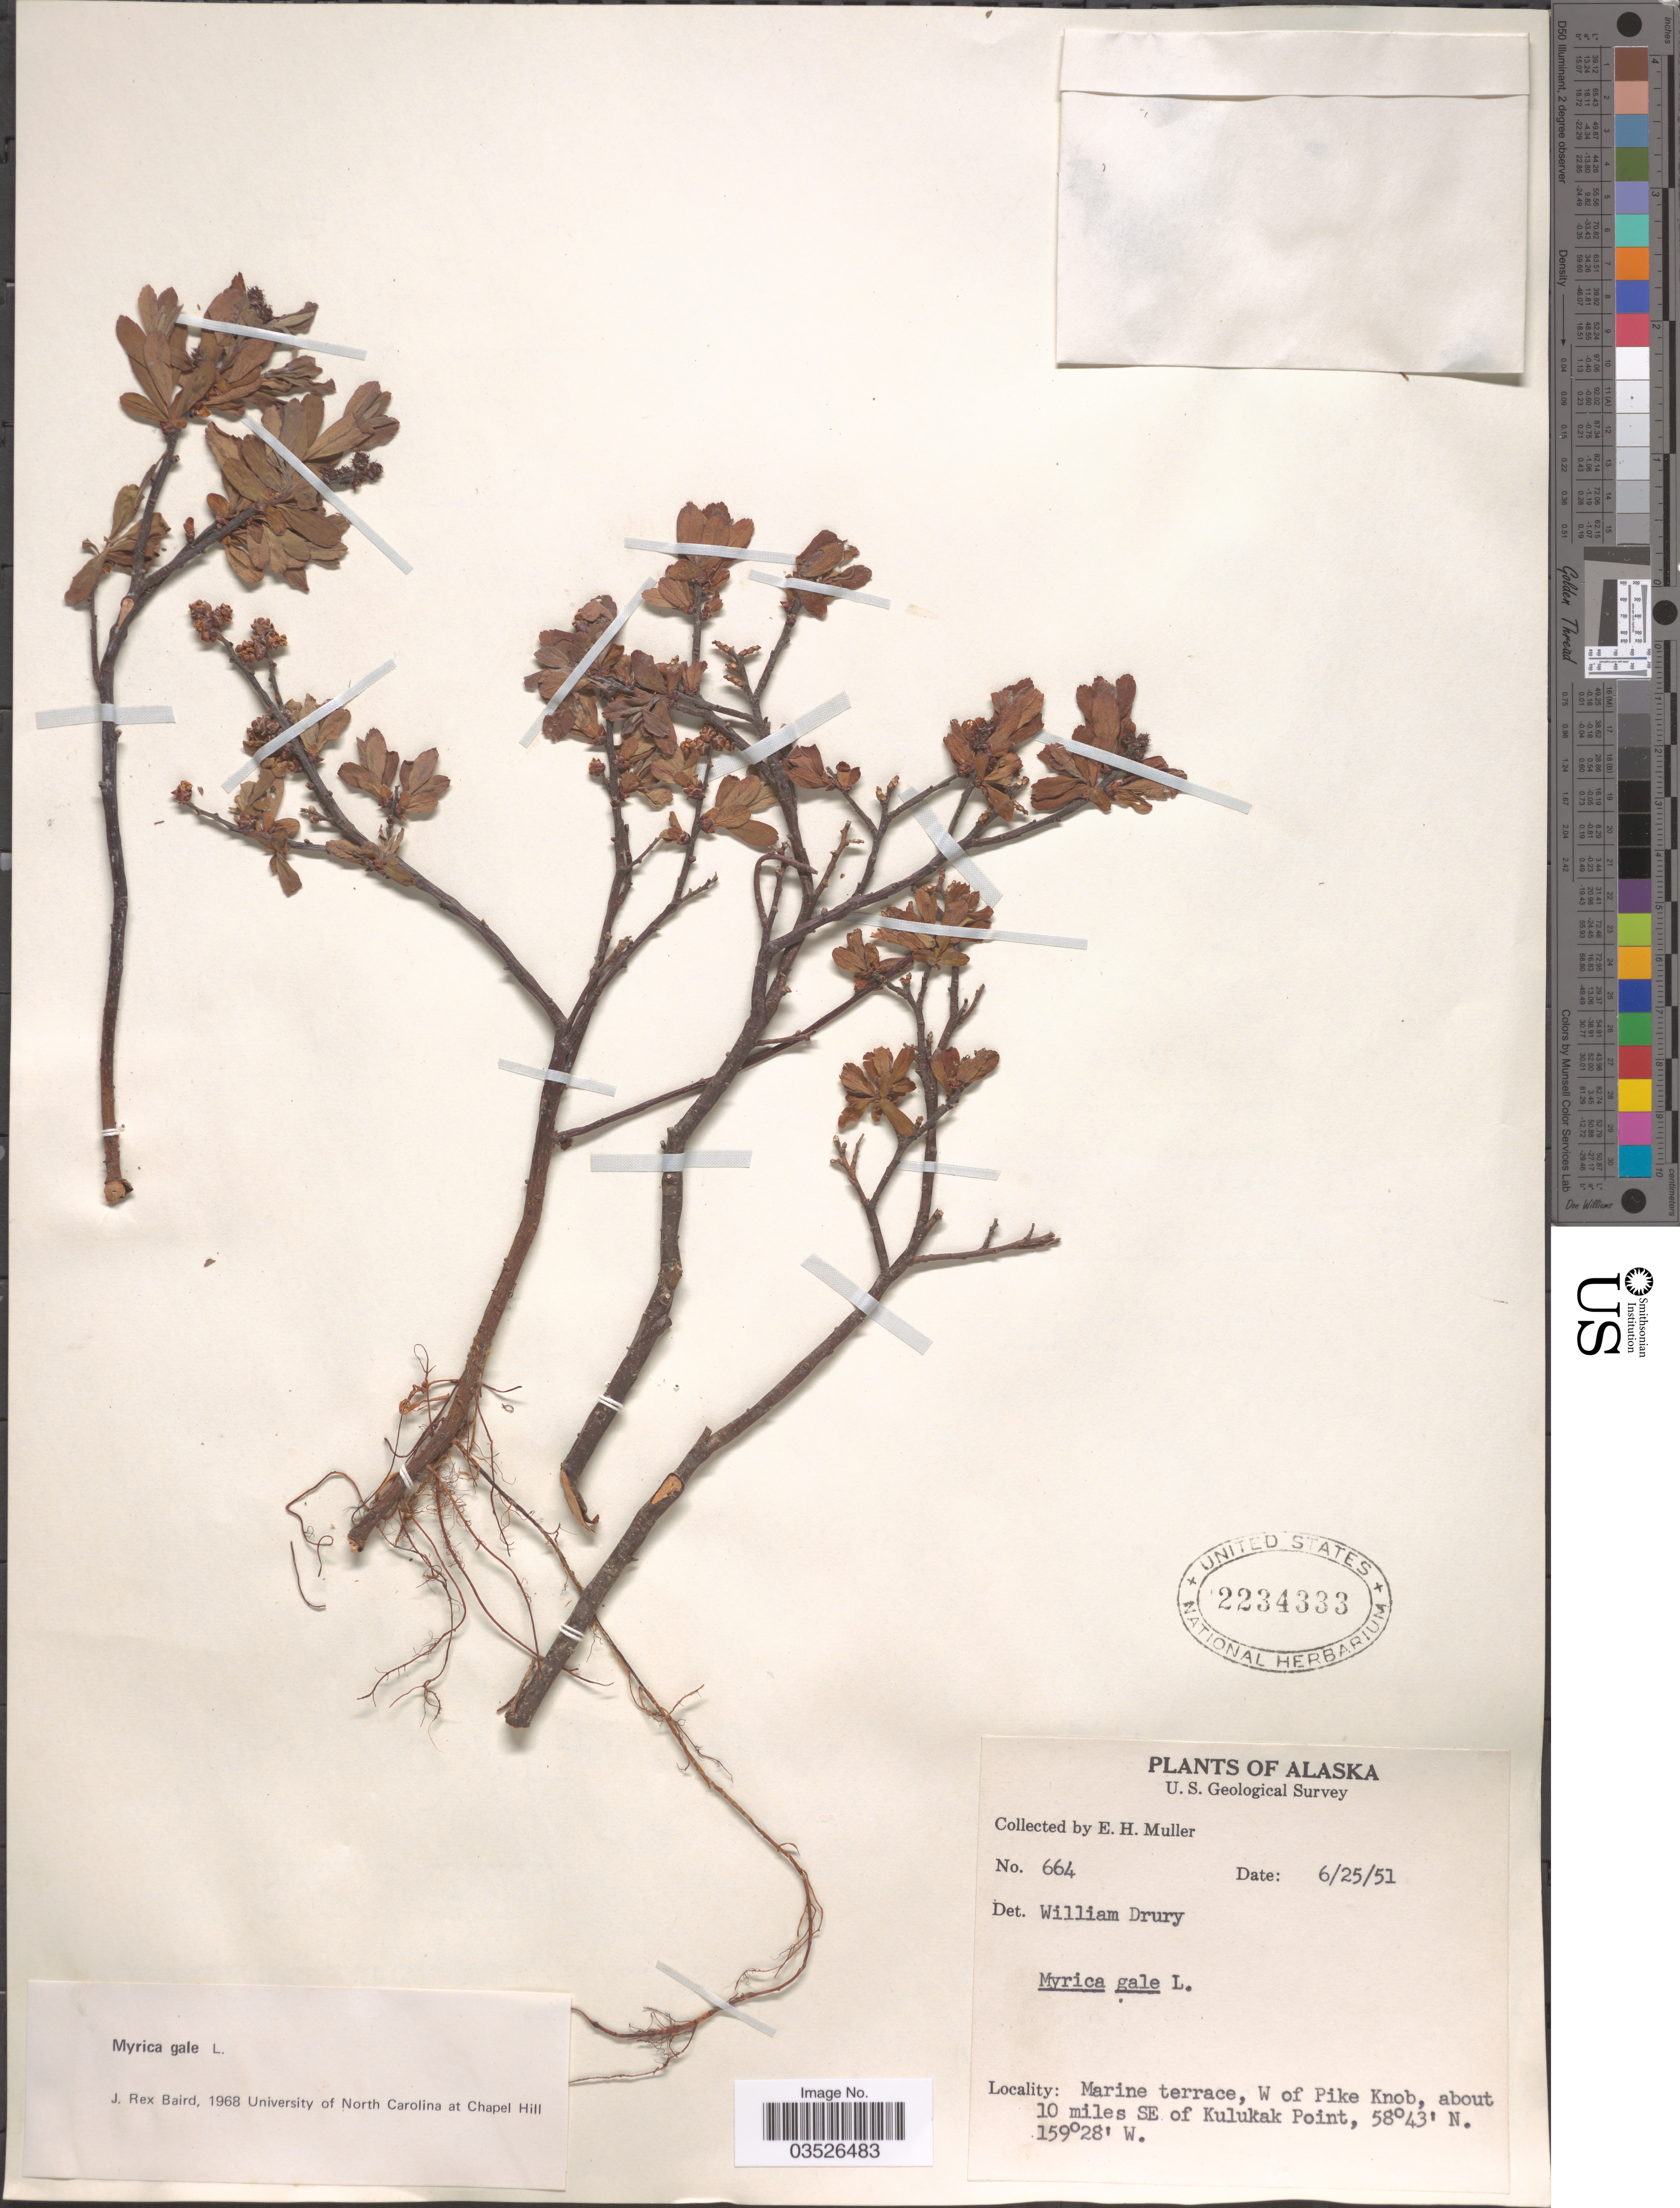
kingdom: Plantae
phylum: Tracheophyta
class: Magnoliopsida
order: Fagales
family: Myricaceae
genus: Myrica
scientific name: Myrica gale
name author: L.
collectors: E. H. Muller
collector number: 664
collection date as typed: Transcribed d/m/y: 25/6/51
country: United States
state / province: Alaska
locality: Marine terrace, W of Pike Knob, about 10 miles SE of Kulukak Point.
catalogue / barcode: US 2234333